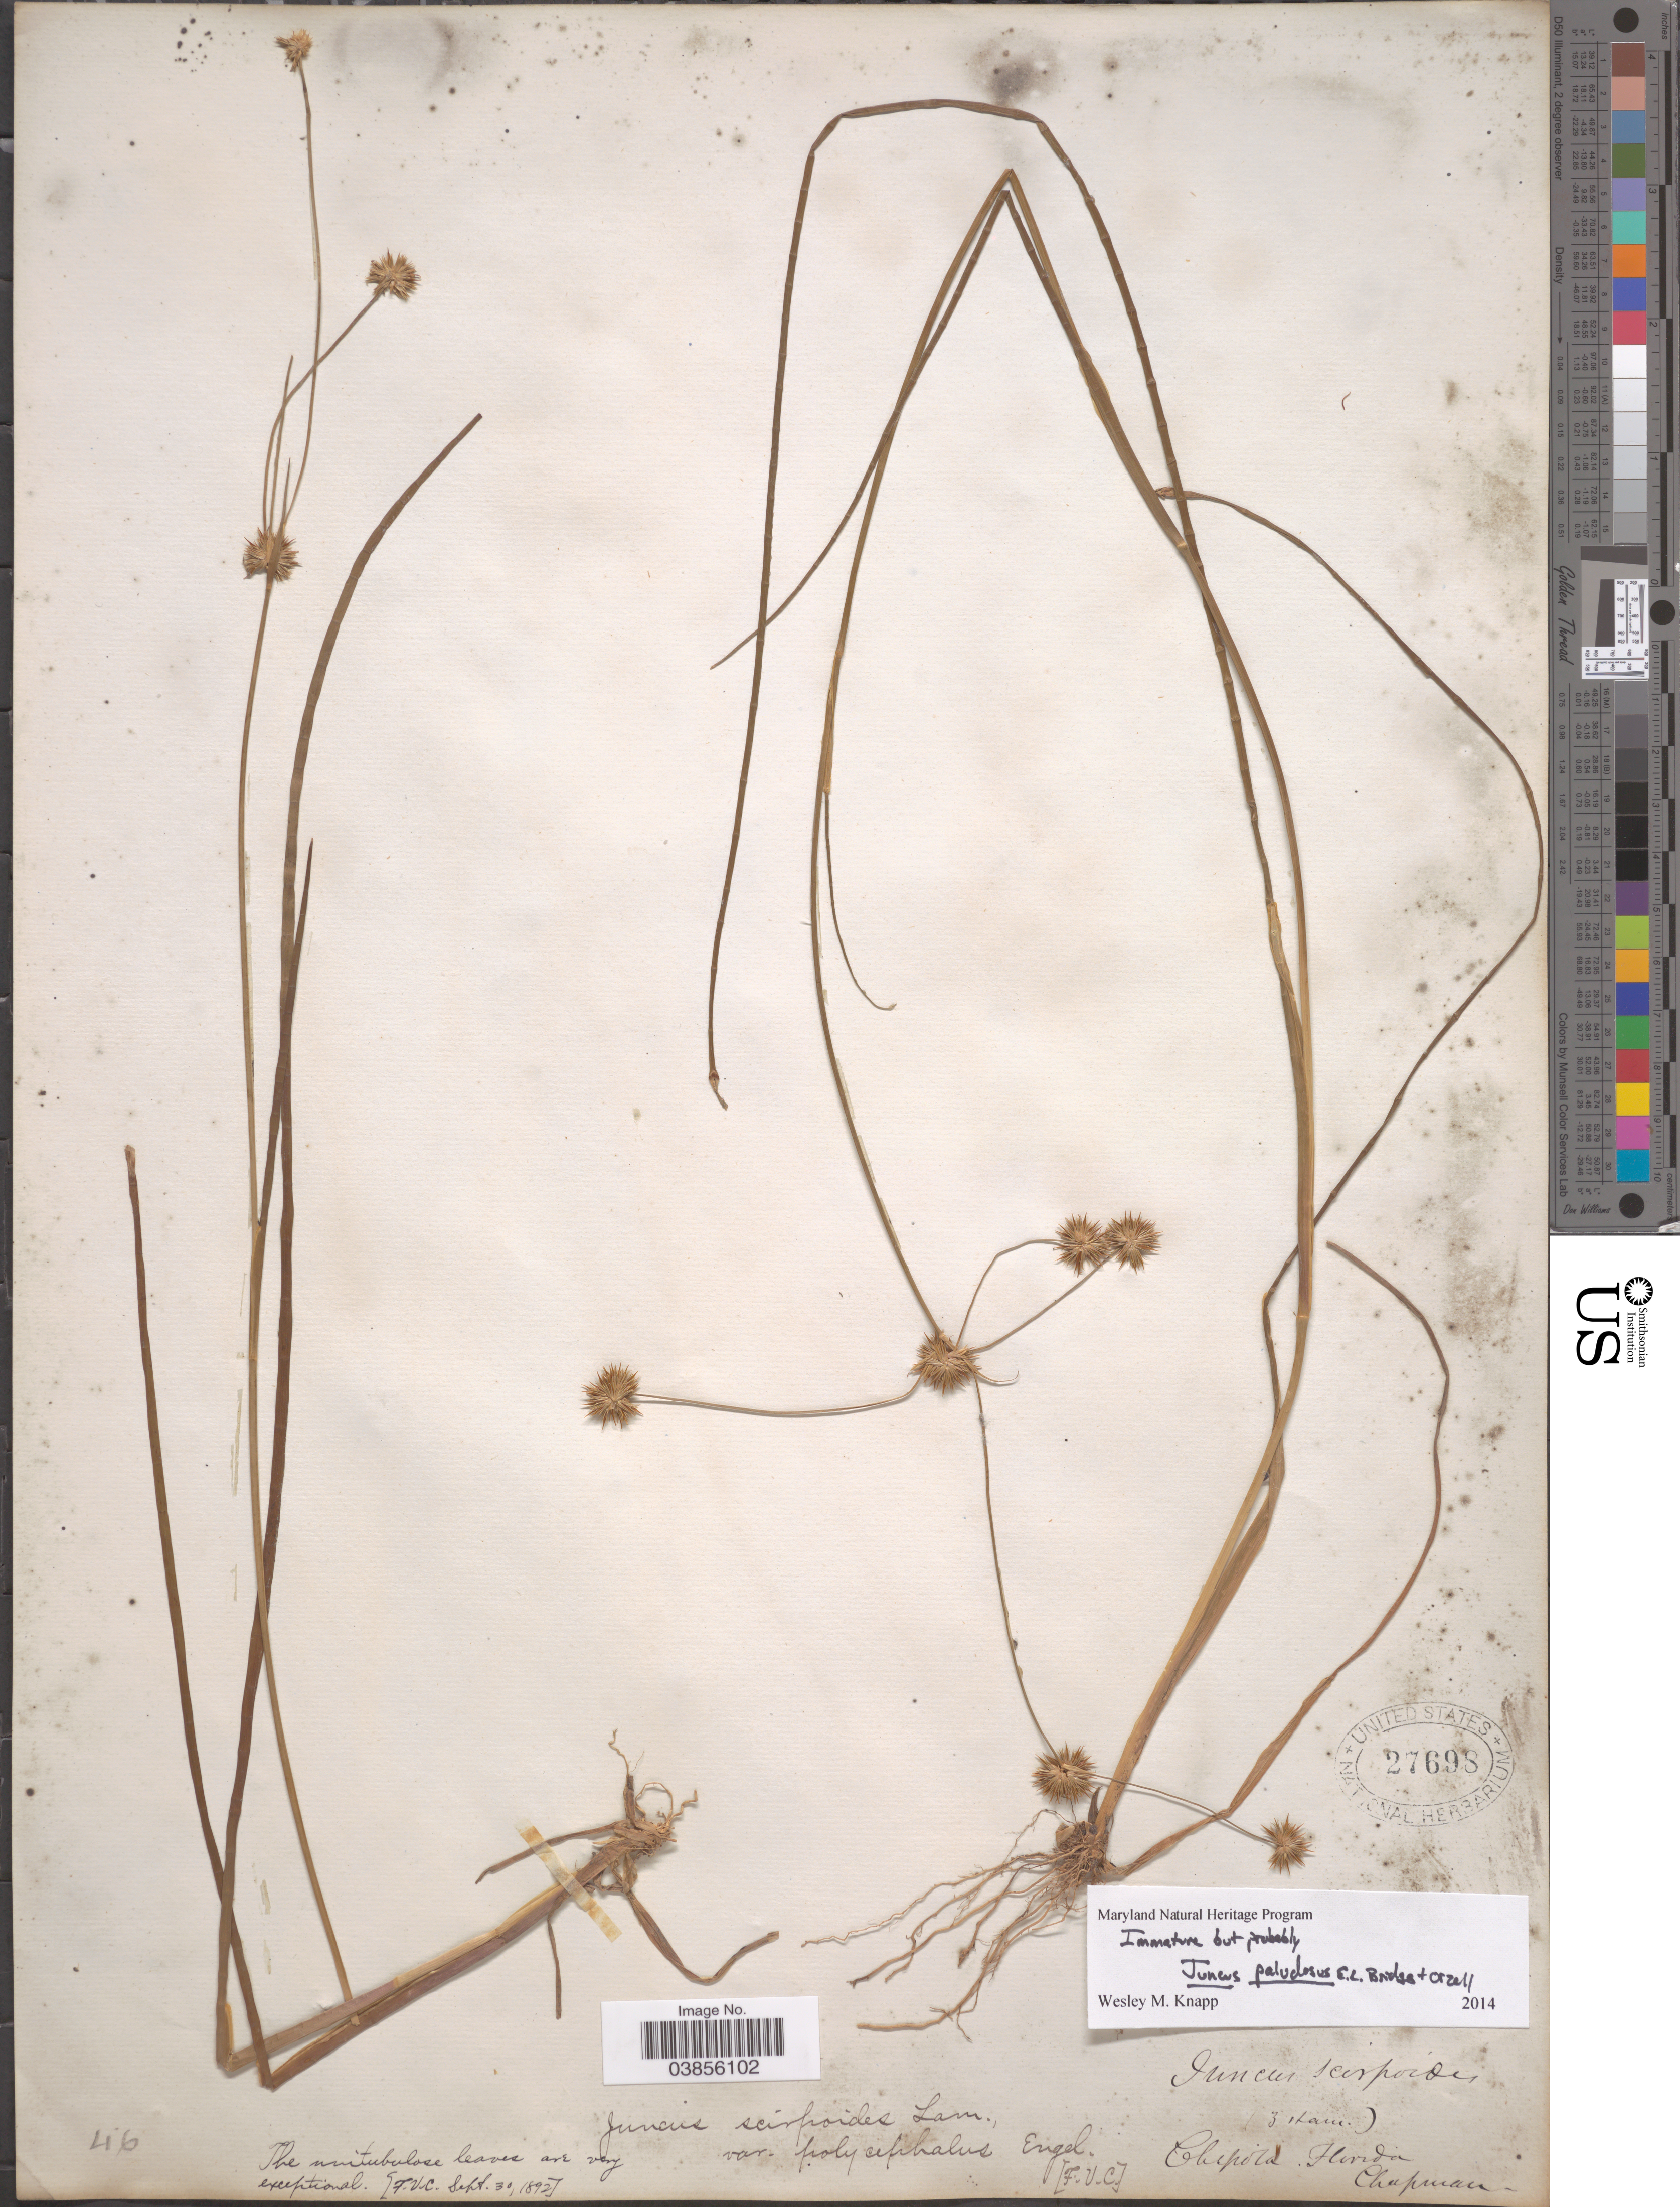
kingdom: Plantae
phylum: Tracheophyta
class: Liliopsida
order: Poales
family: Juncaceae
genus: Juncus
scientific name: Juncus paludosus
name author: E.L. Bridges & Orzell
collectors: A. Chapman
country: United States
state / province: Florida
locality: Chipola.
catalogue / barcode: US 27698